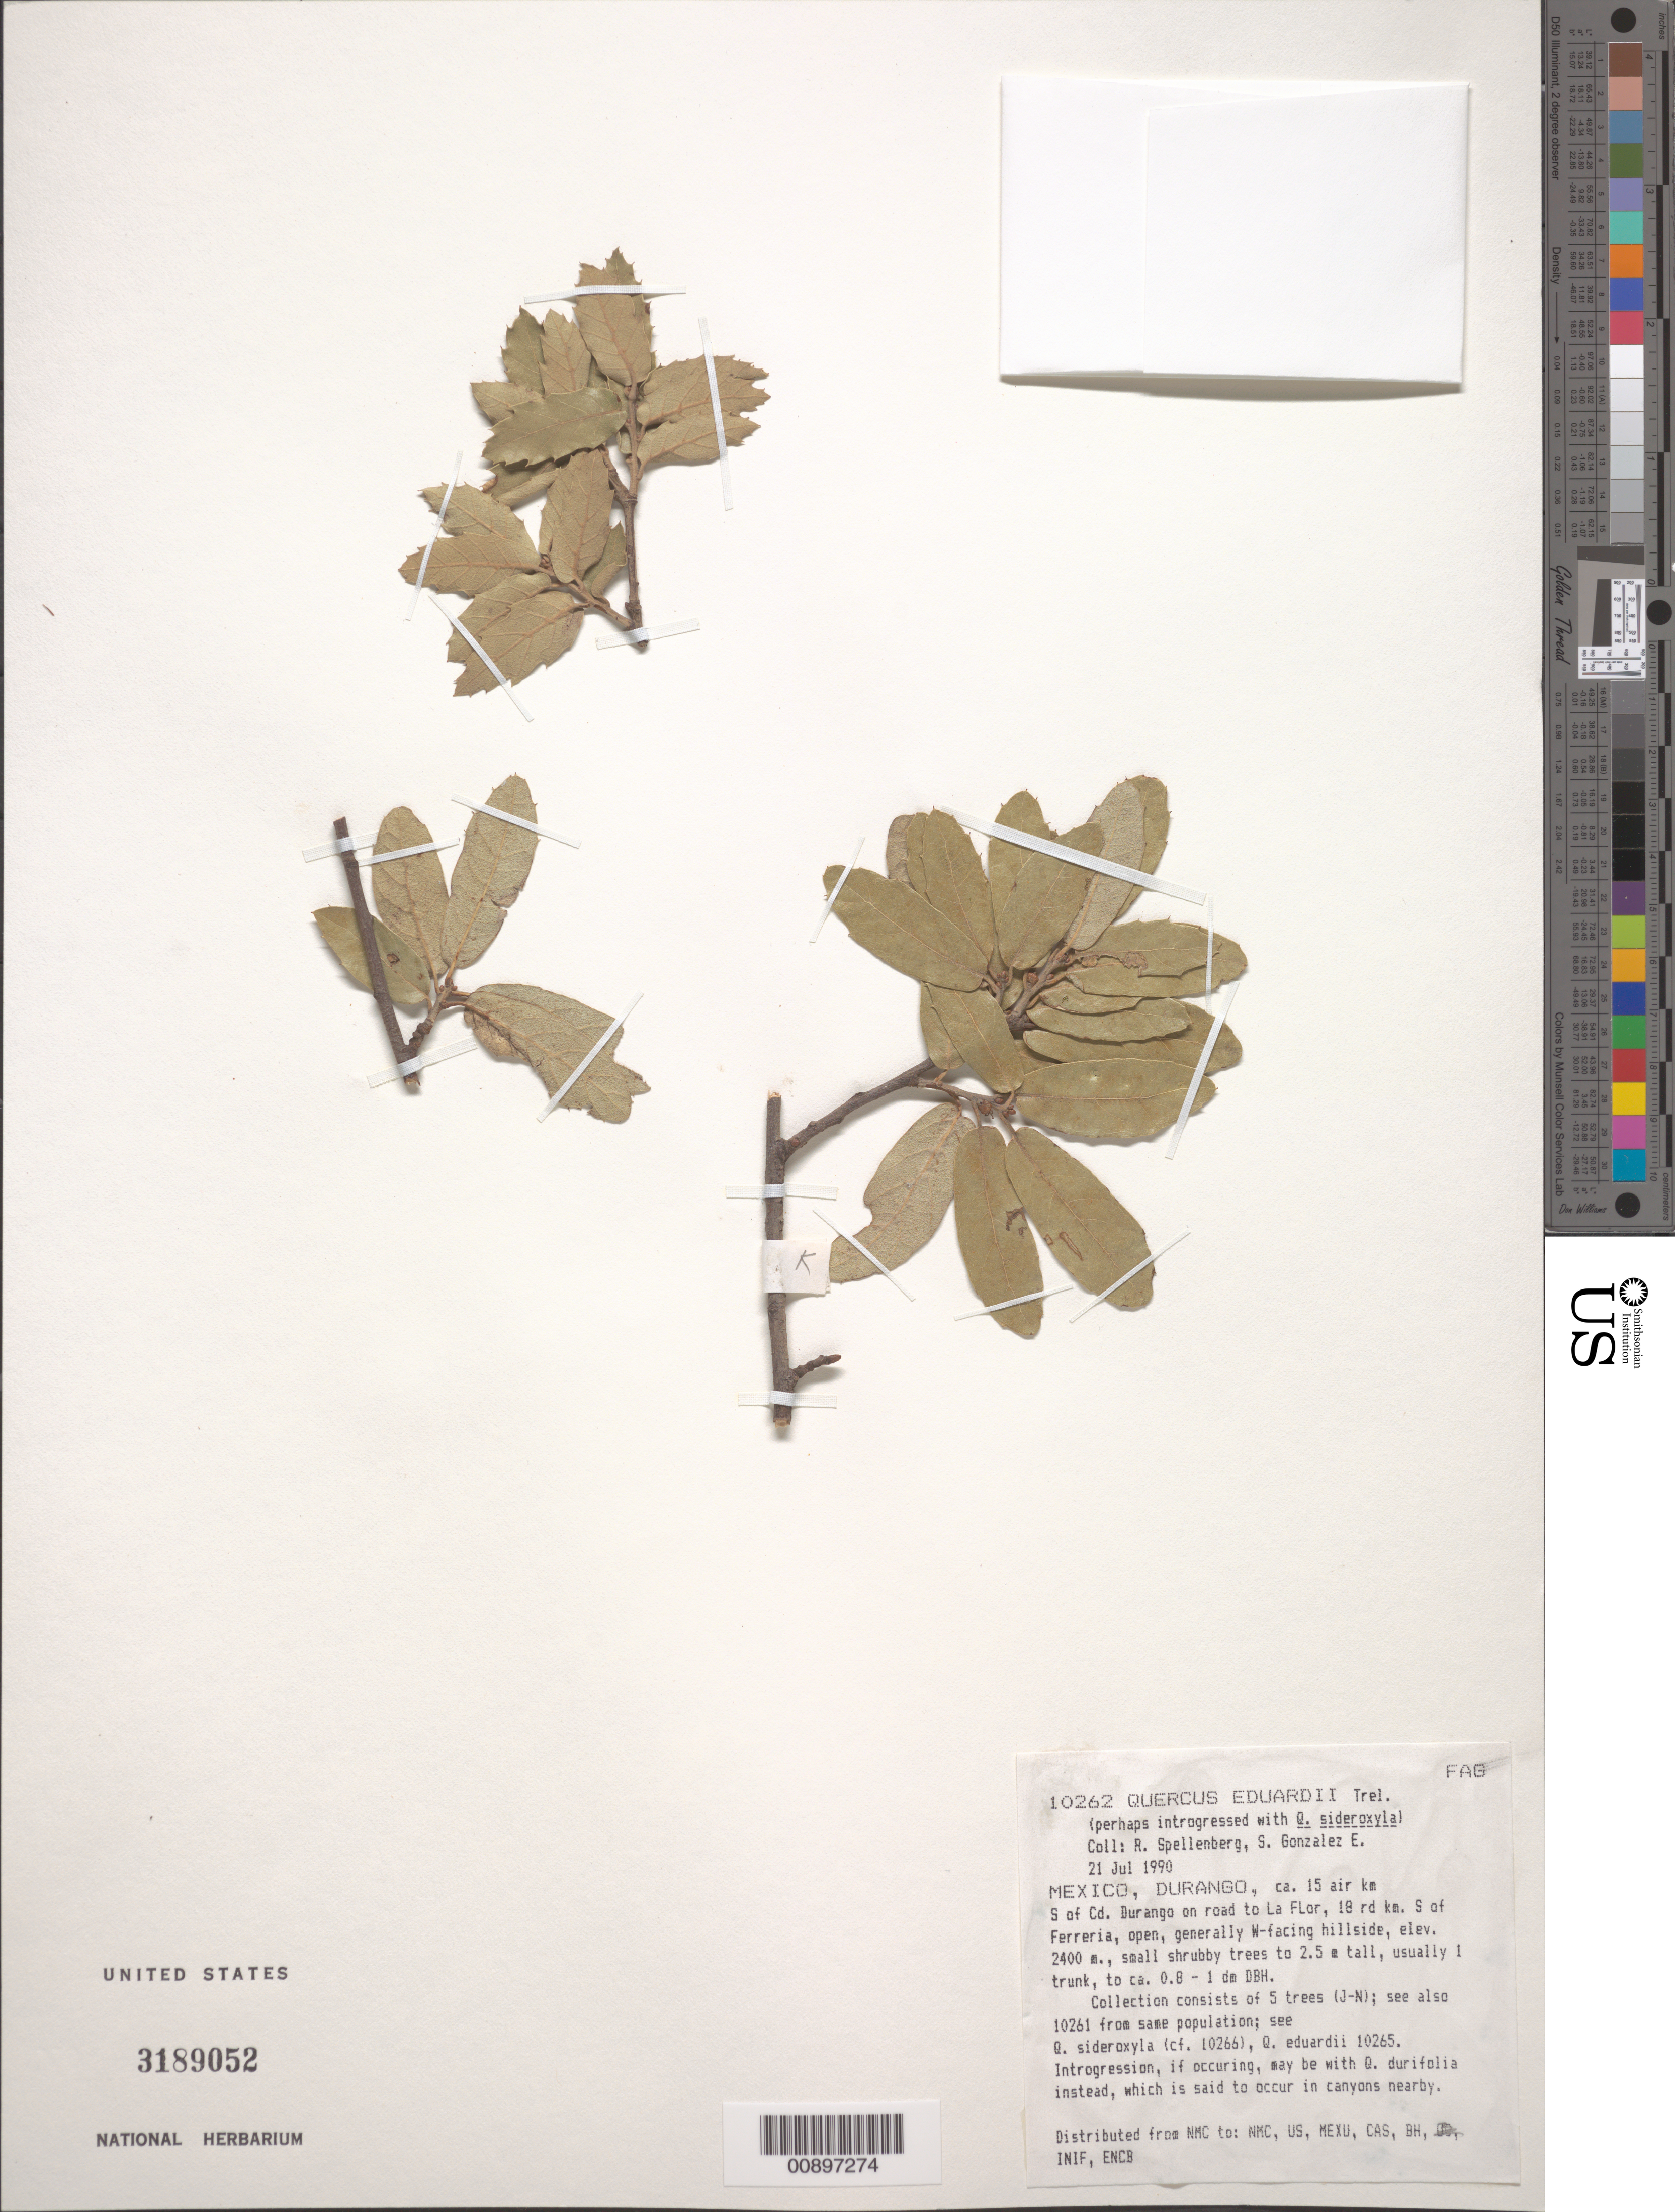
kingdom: Plantae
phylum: Tracheophyta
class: Magnoliopsida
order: Fagales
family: Fagaceae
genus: Quercus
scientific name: Quercus eduardii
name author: Trel.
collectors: R. W. Spellenberg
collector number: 10262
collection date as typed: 21 Jul 1990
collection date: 1990-07-21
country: Mexico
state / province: Durango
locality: ca. 15 air km. S of Cd. Durango on road to La Flor, 18 rd. km. S of Ferreria.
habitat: Open, generally W-facing hillside.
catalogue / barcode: US 3189052